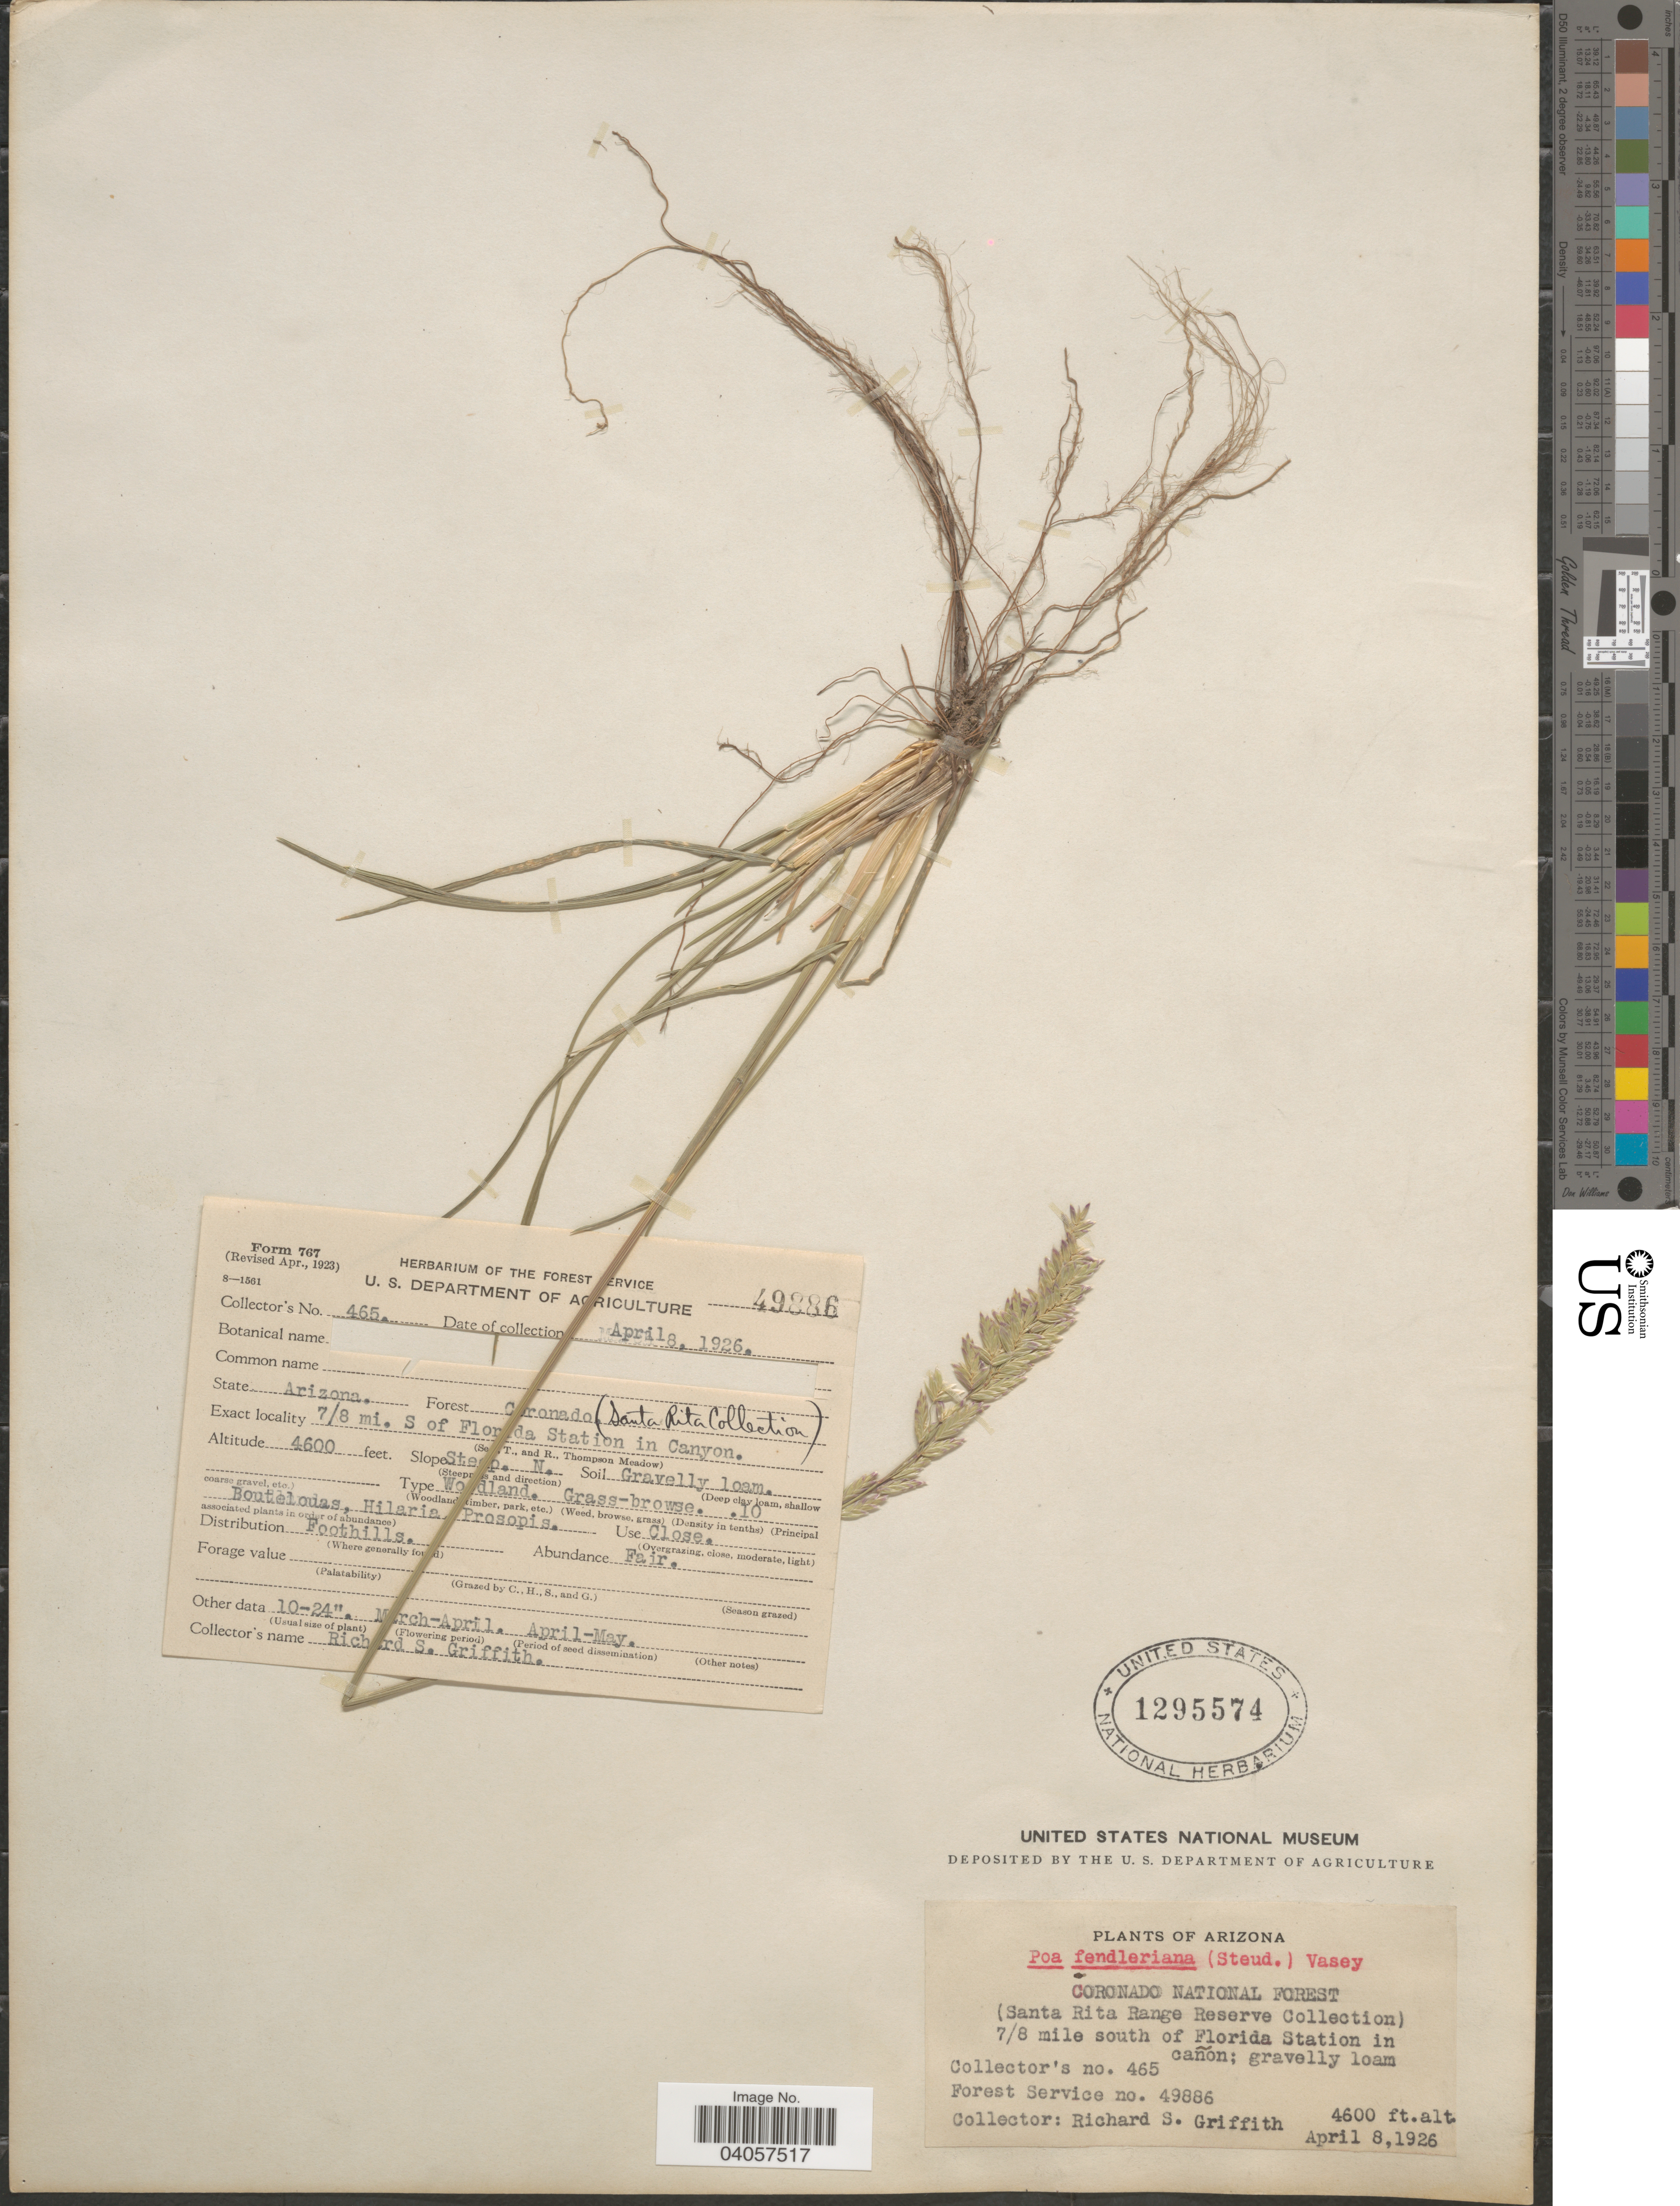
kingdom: Plantae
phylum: Tracheophyta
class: Liliopsida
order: Poales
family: Poaceae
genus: Poa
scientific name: Poa fendleriana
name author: (Steud.) Vasey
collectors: R. Griffith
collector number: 465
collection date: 1926-04-08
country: United States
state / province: Arizona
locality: Coronado National Forest (Santa Rita Range Reserve Collection) [unsure placement] 7/8 mile south of Florida Station in Canyon. Slope Steep. N.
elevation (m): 1402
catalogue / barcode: US 1295574